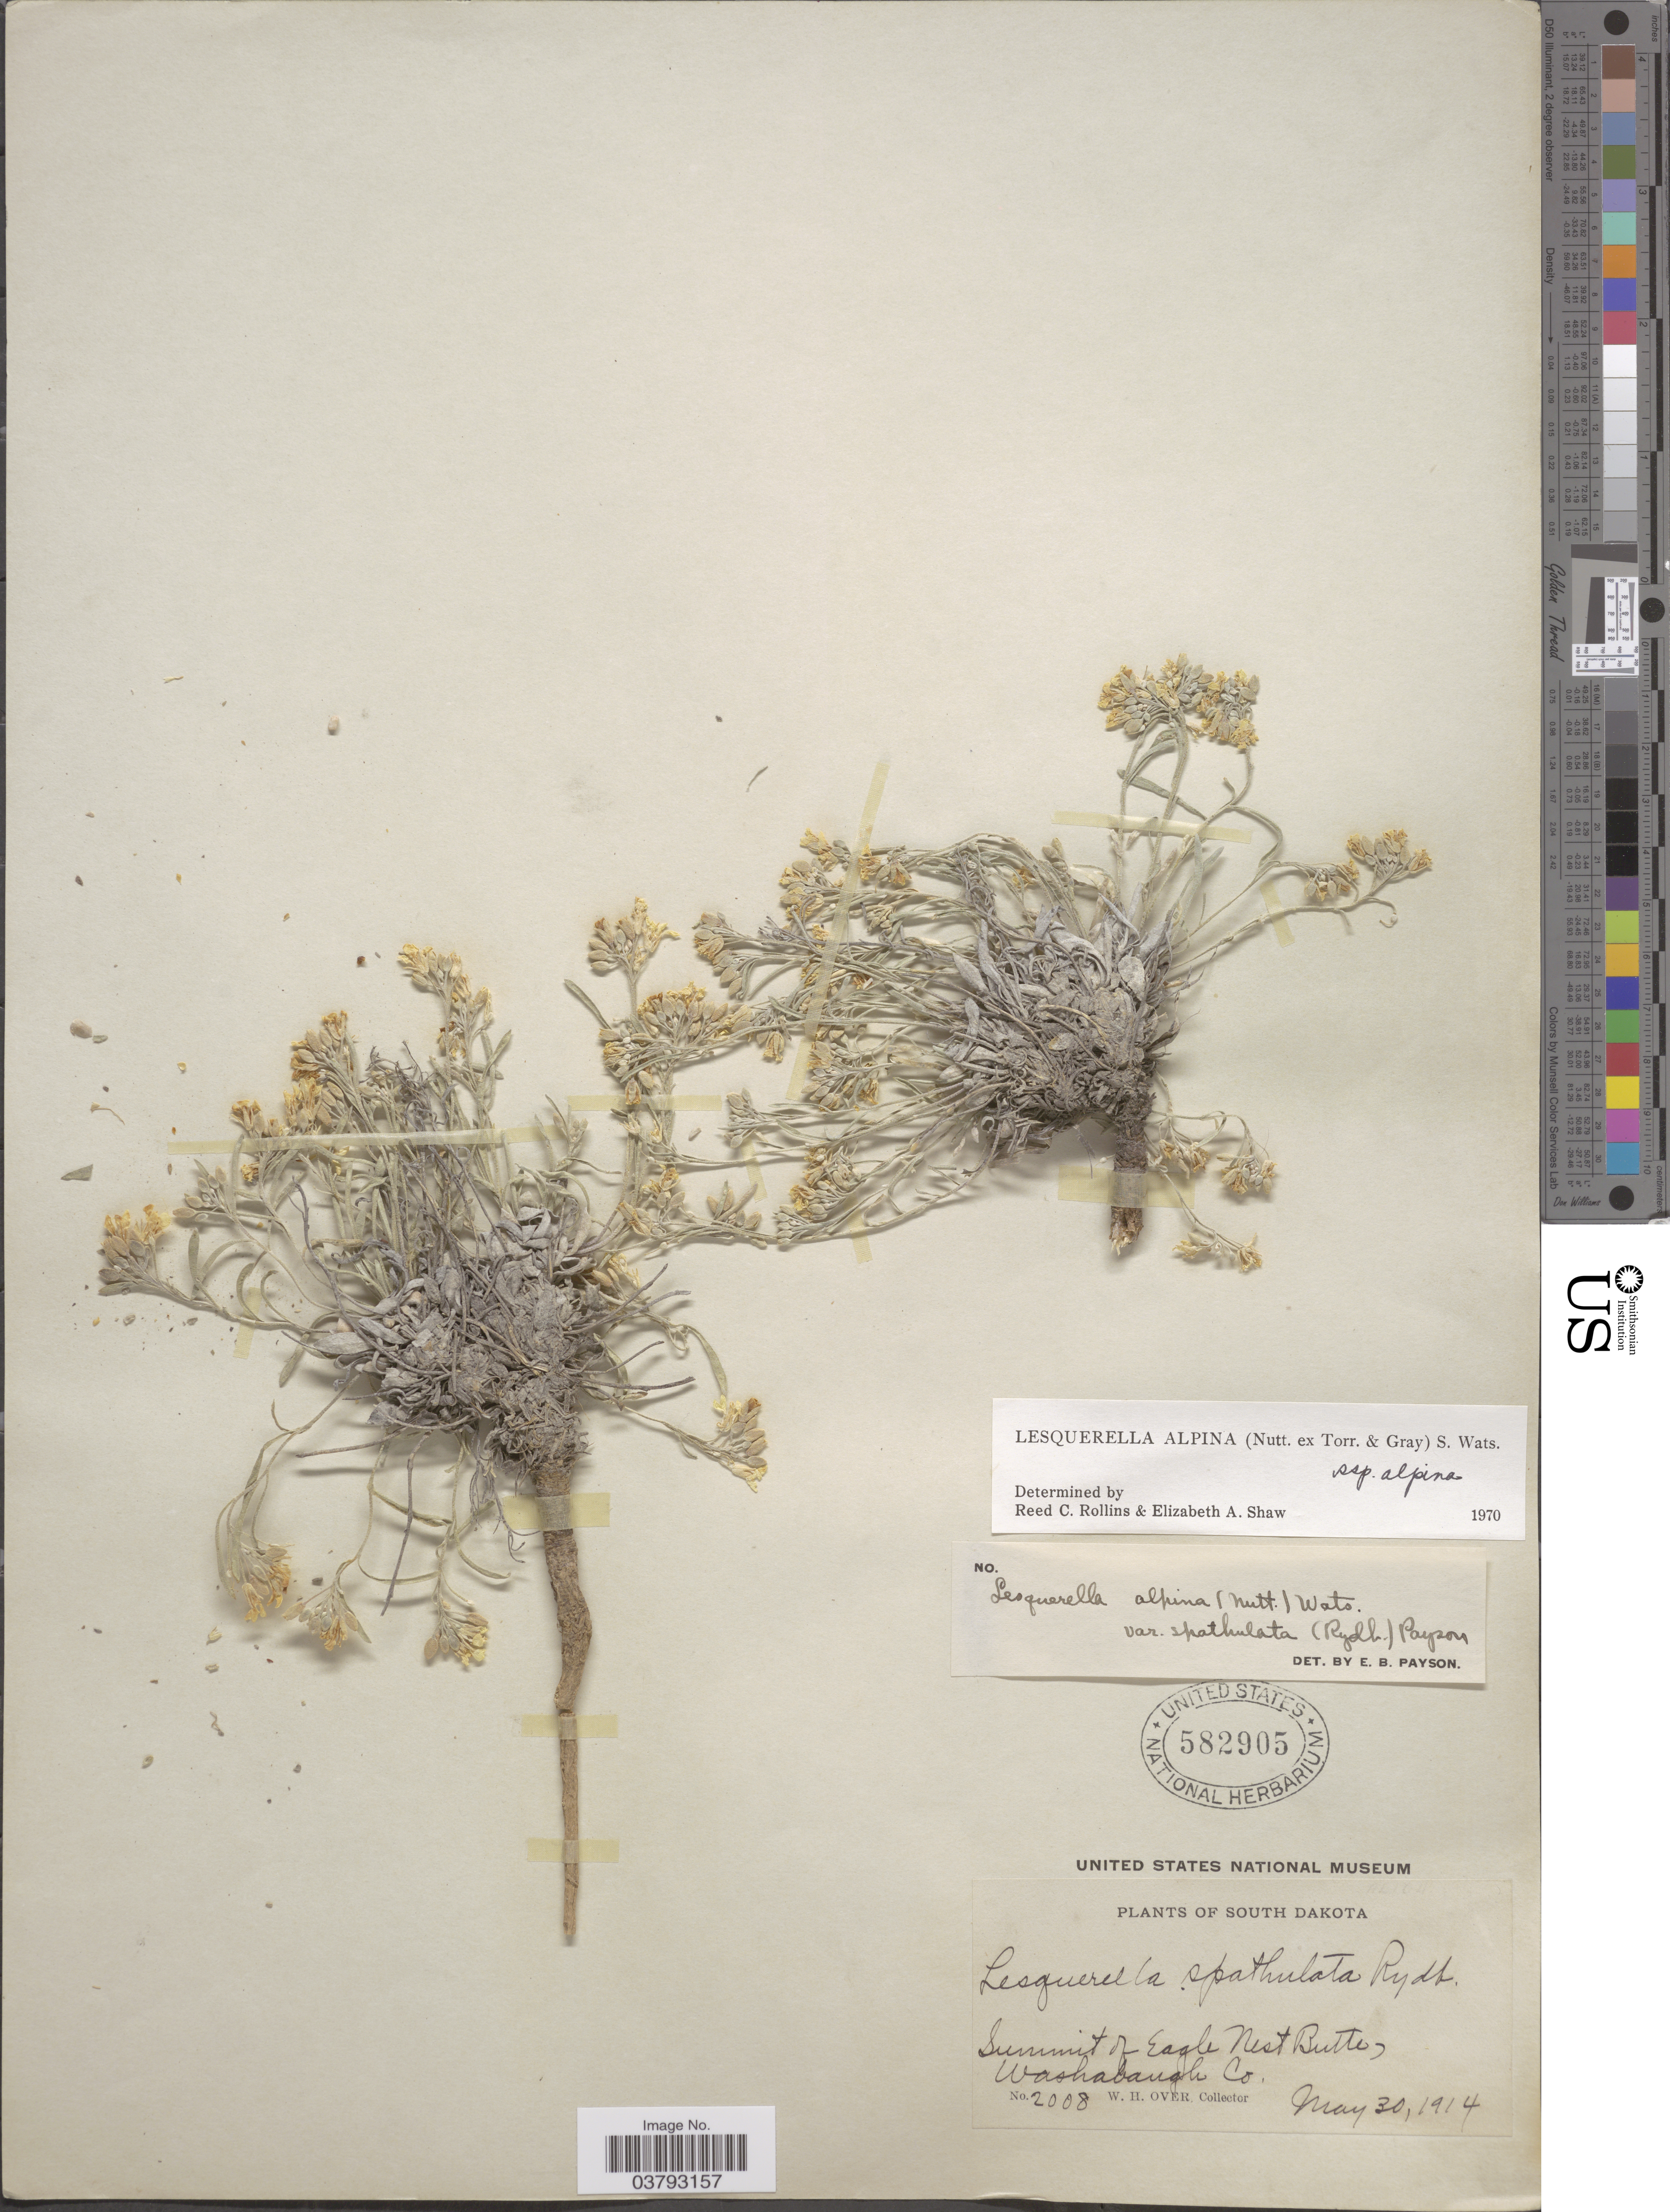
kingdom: Plantae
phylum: Tracheophyta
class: Magnoliopsida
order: Brassicales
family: Brassicaceae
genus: Lesquerella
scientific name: Lesquerella alpina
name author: (Nutt.) S. Watson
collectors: W. Over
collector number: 2008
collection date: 1914-05-30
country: United States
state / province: South Dakota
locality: Summit of Eagle Nest Butte, Washabaugh Co.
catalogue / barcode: US 582905